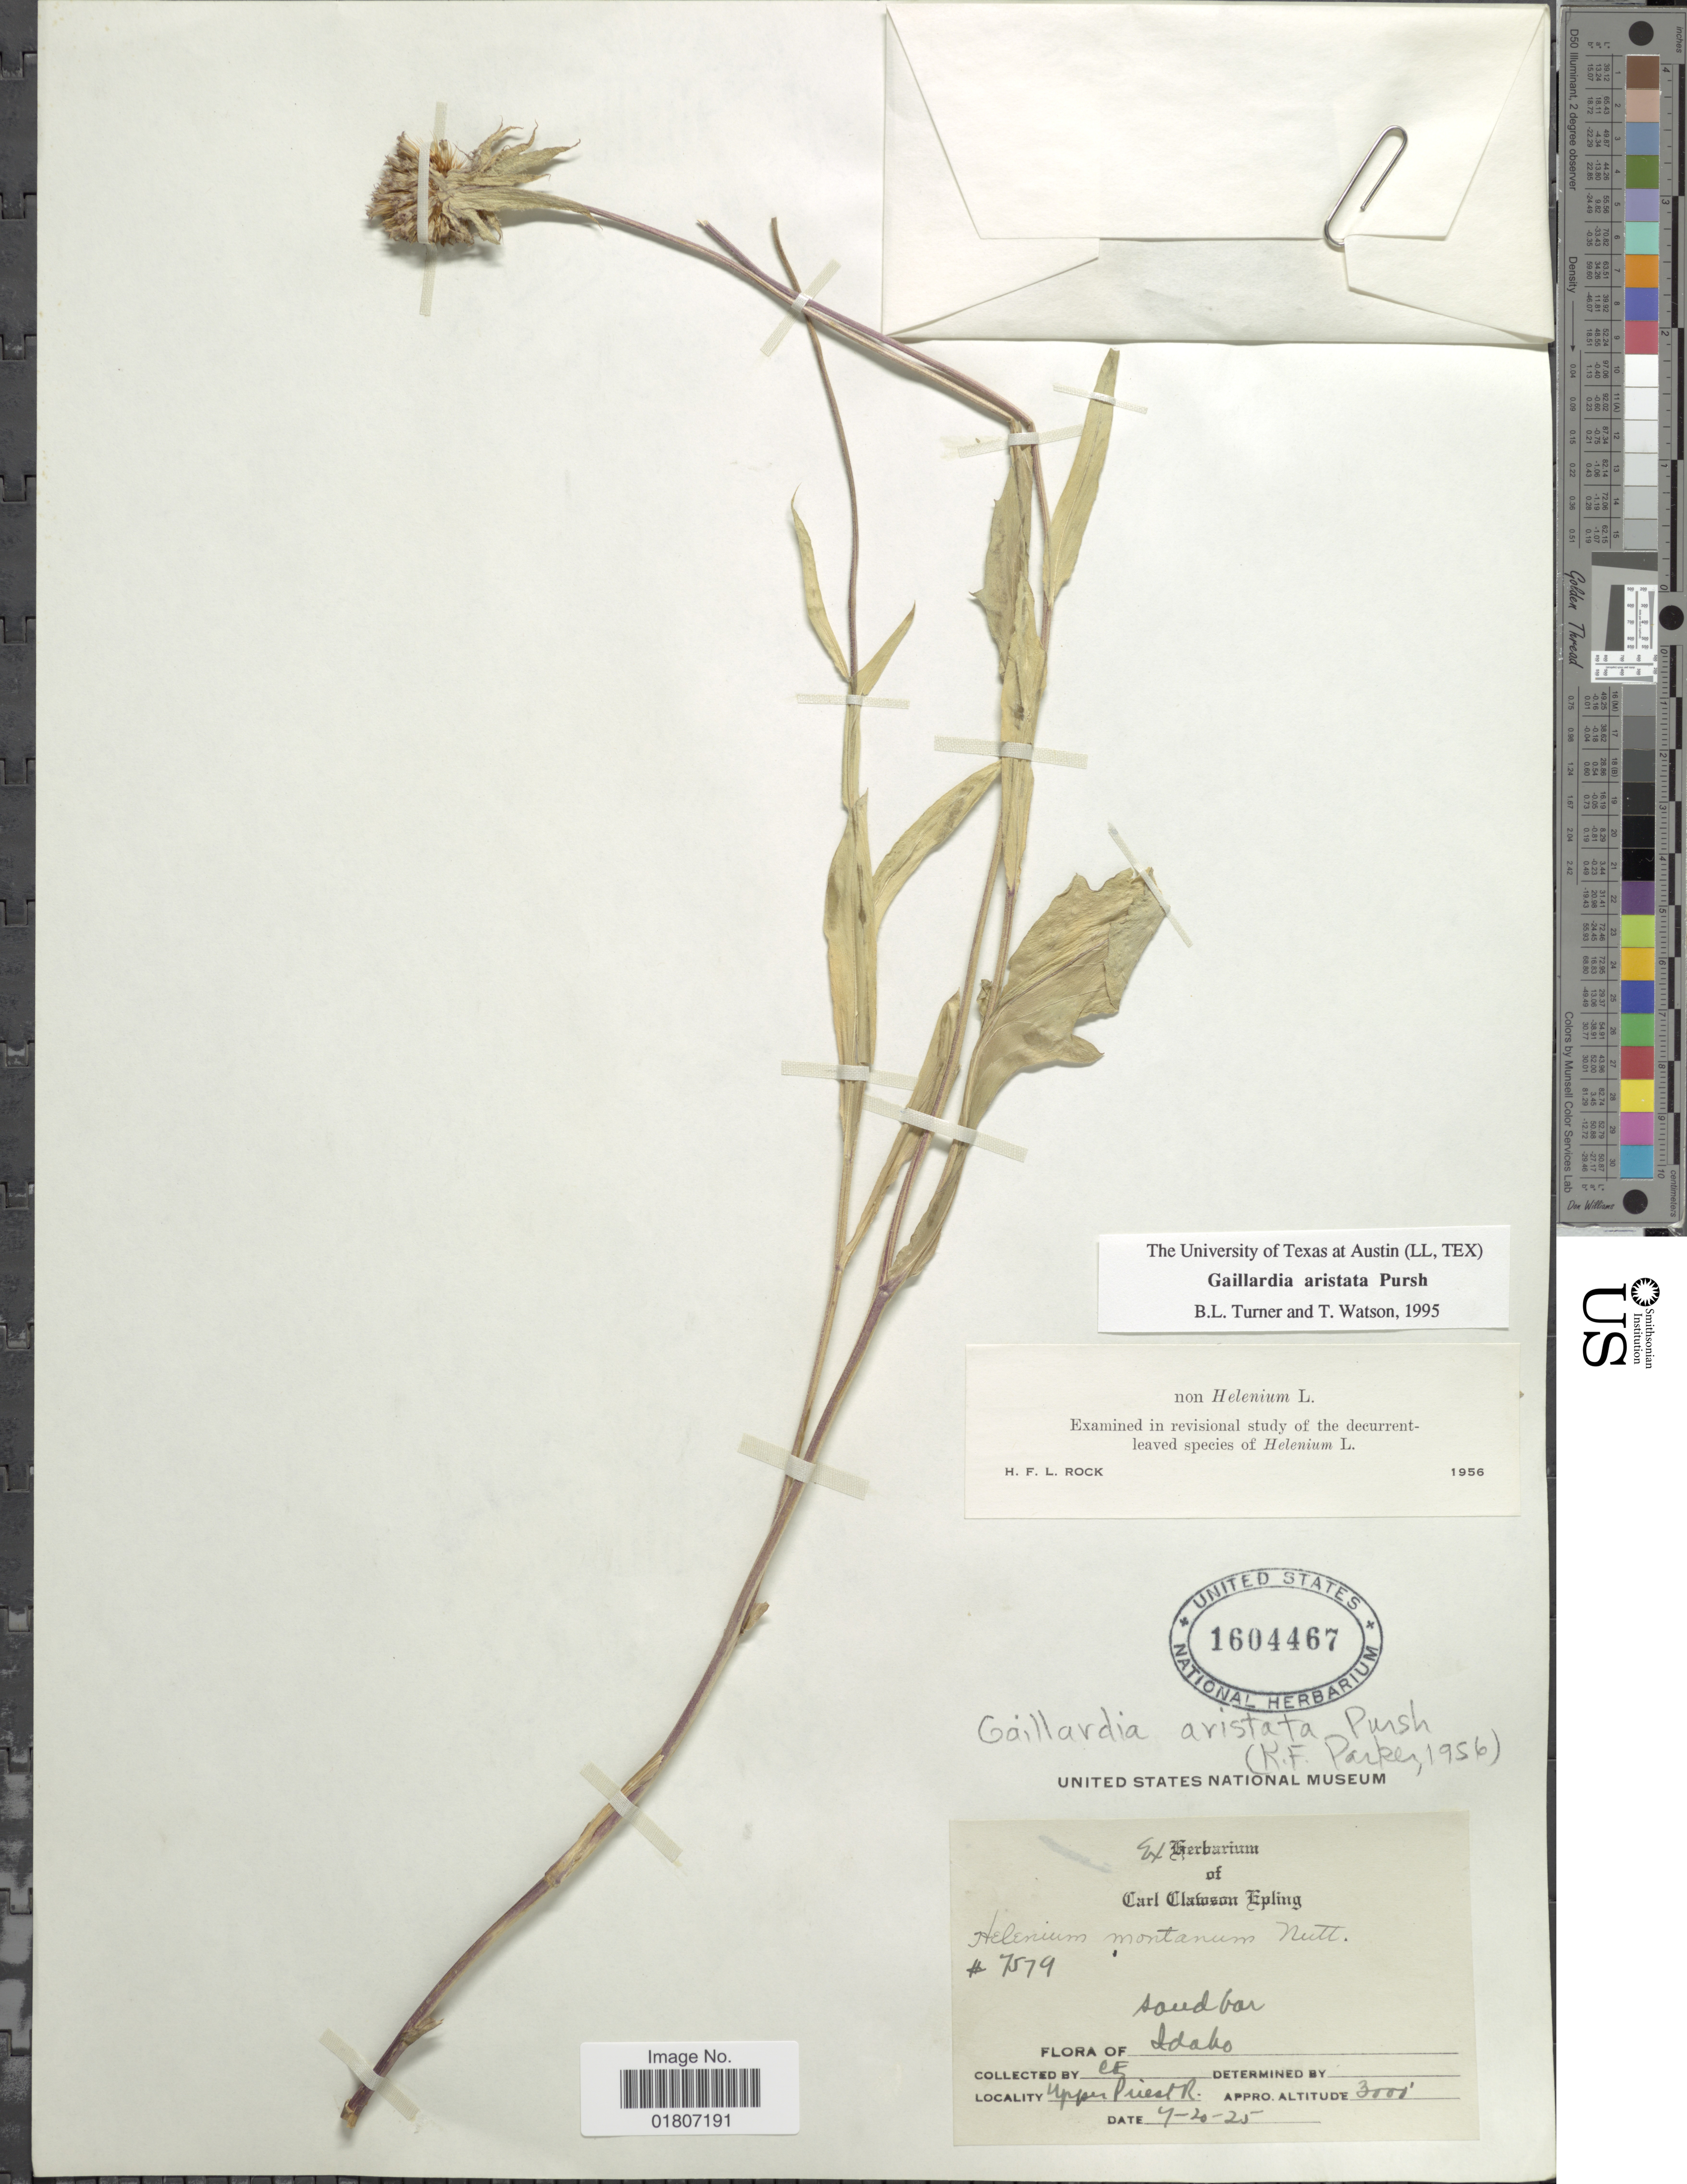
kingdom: Plantae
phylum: Tracheophyta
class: Magnoliopsida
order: Asterales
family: Asteraceae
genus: Gaillardia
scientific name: Gaillardia aristata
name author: Pursh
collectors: C. C. Epling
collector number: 7579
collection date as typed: Transcribed d/m/y: 20/7/25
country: United States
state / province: Idaho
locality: Upper Priest R.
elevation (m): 914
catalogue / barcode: US 1604467